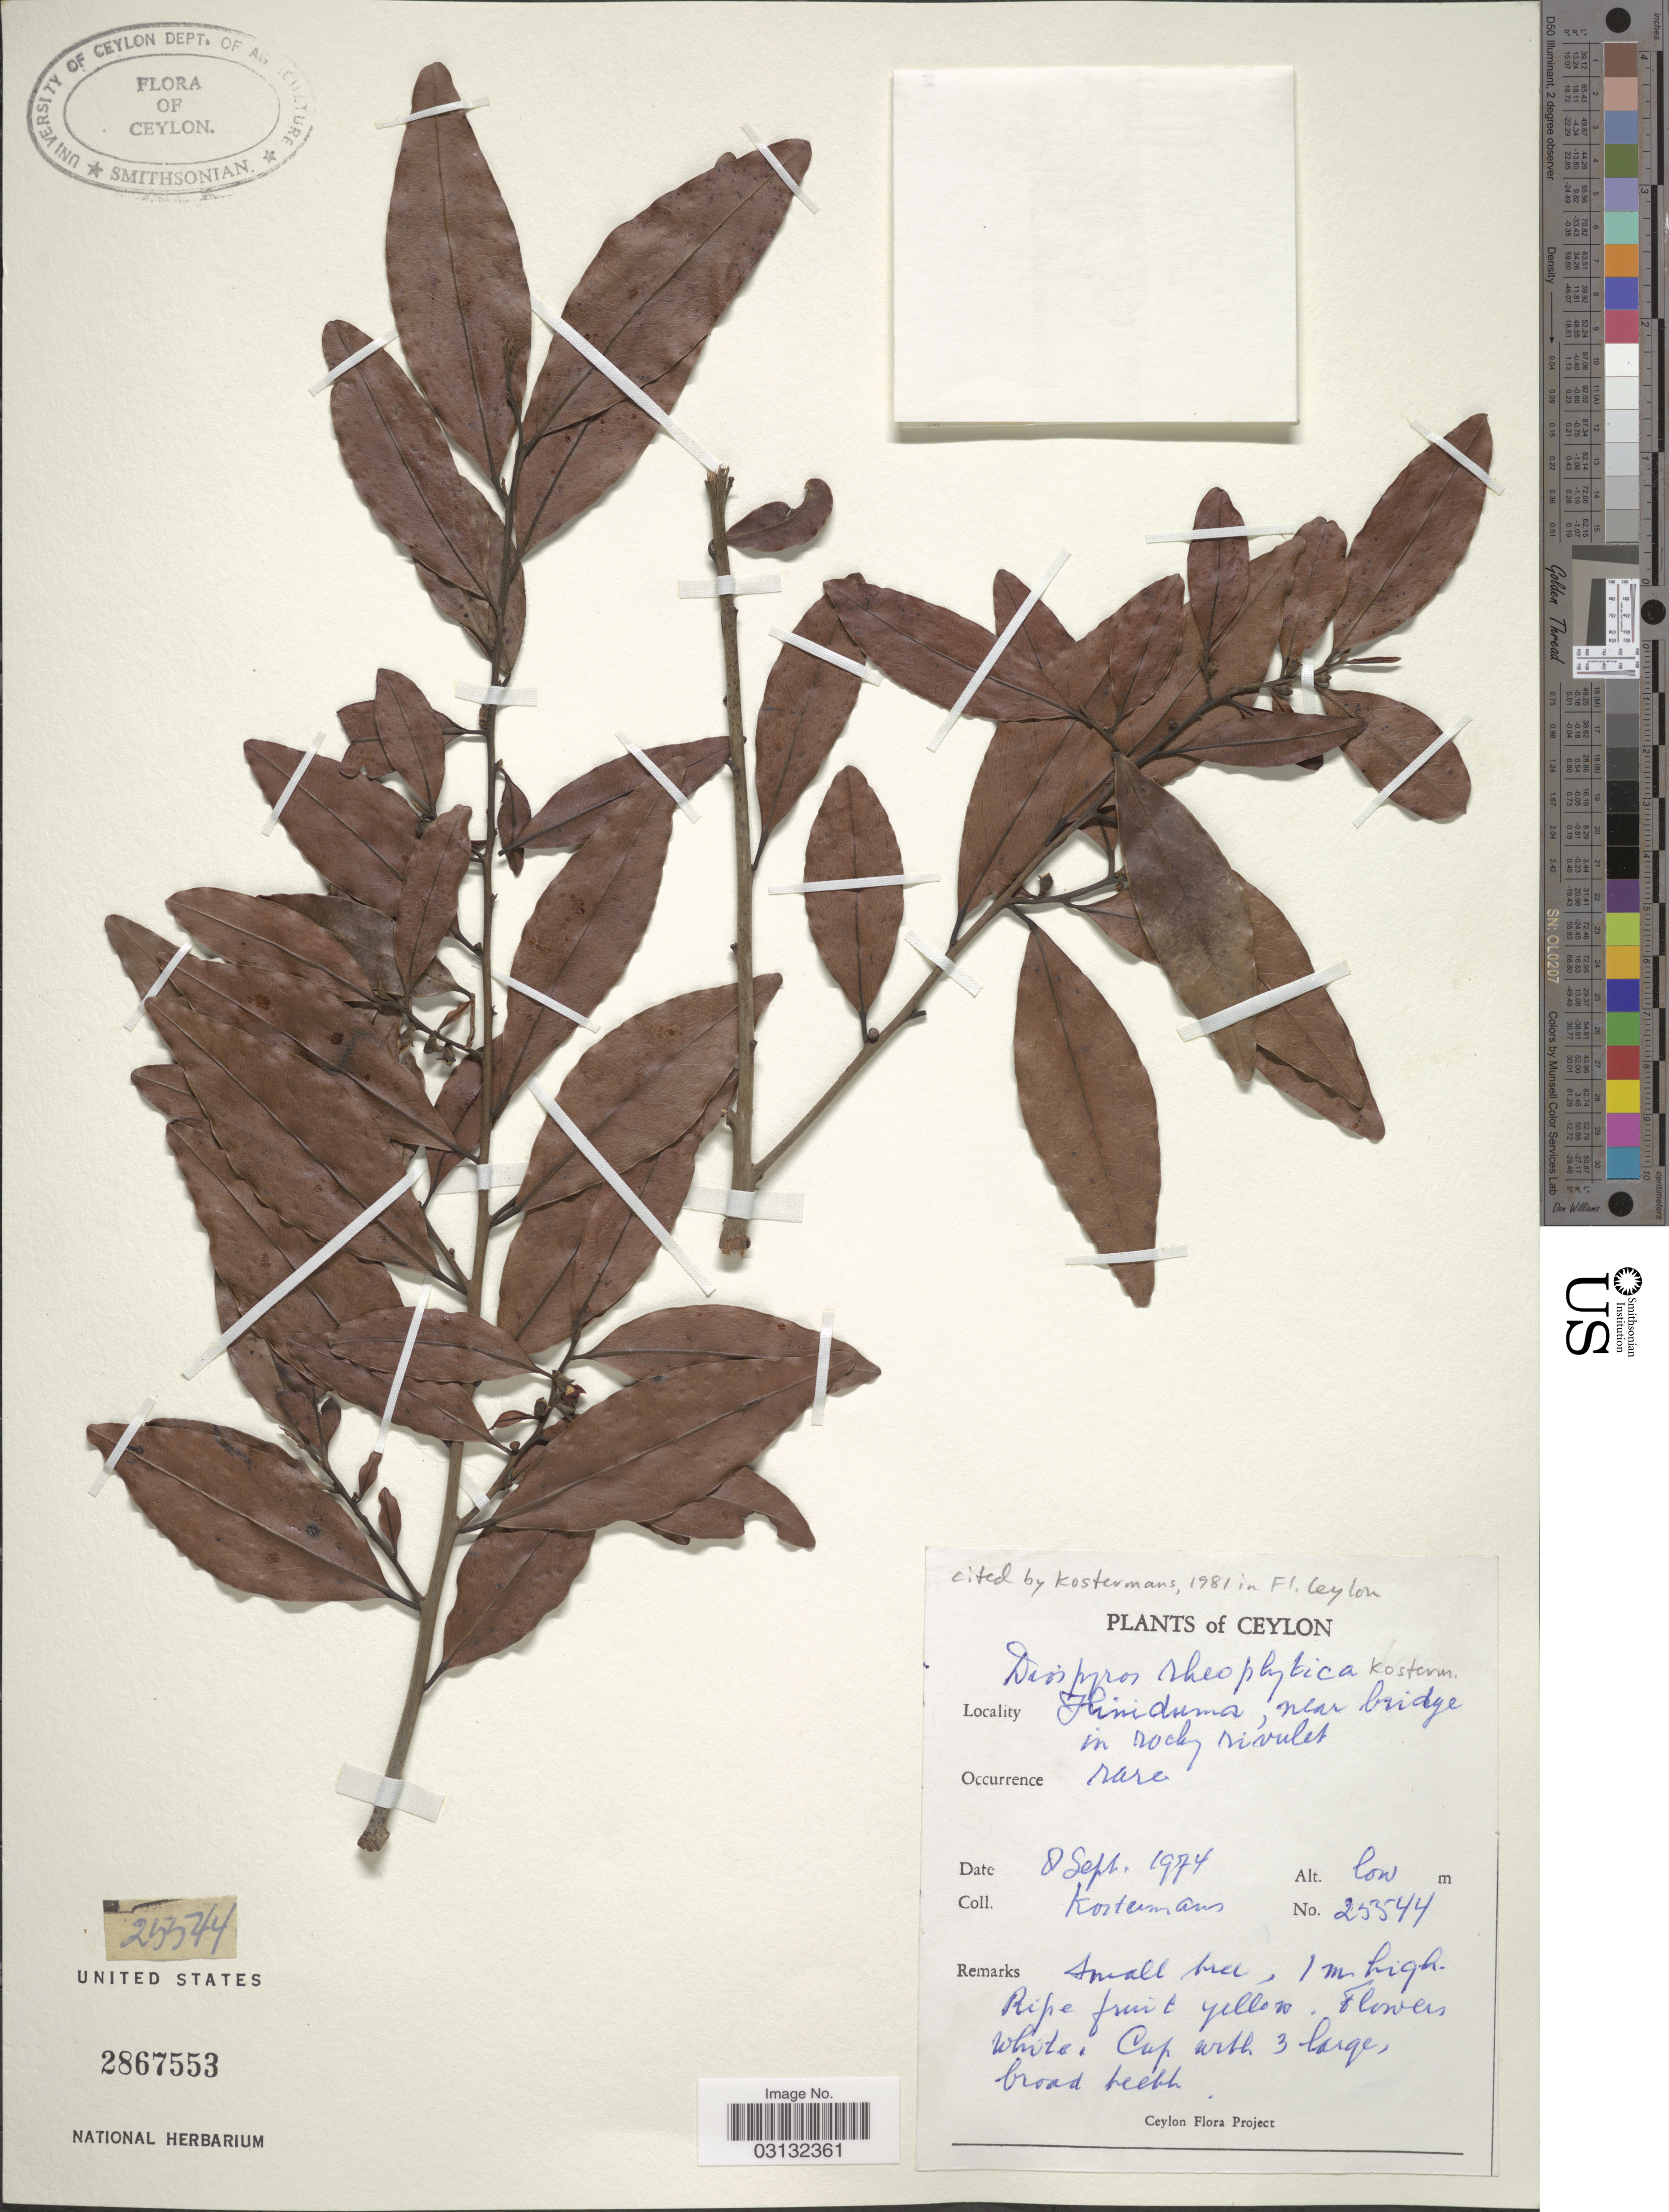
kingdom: Plantae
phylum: Tracheophyta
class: Magnoliopsida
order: Ericales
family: Ebenaceae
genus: Diospyros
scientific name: Diospyros rheophytica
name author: Kosterm.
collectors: Kostermans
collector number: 25544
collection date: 1974-09-08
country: Sri Lanka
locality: Ceylon. Hiniduma, near bridge.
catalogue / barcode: US 2867553